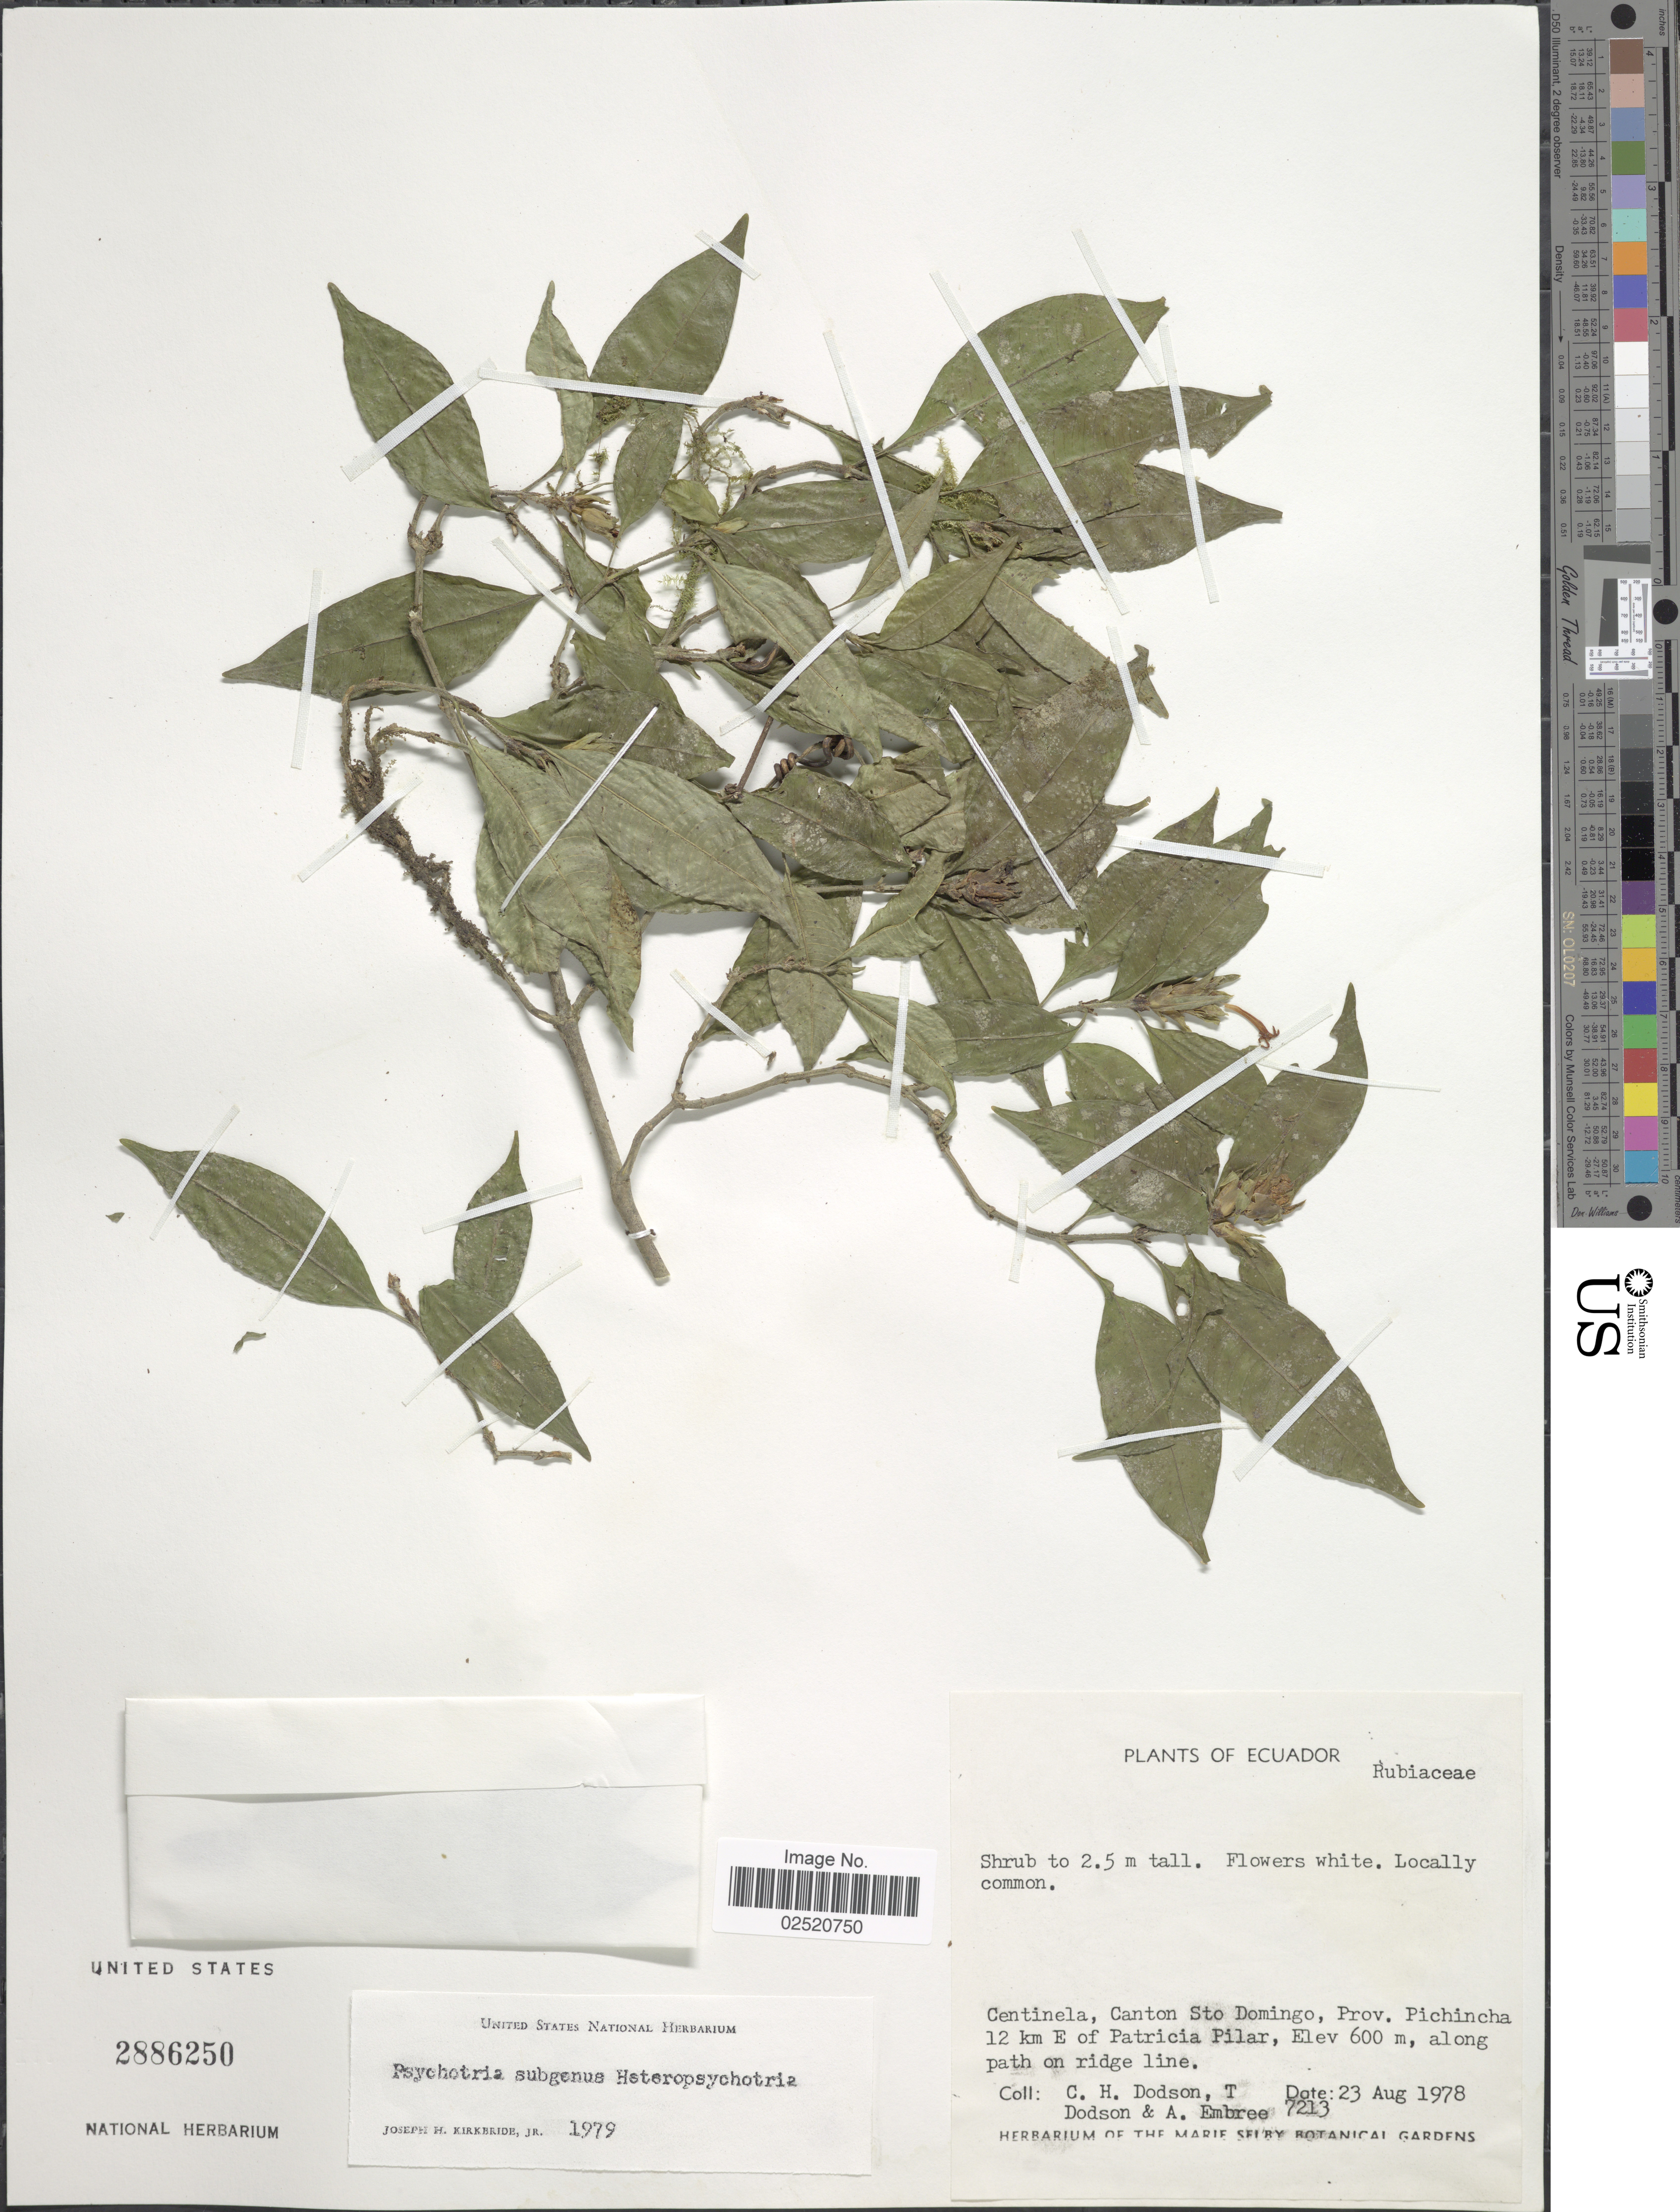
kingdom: Plantae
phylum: Tracheophyta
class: Magnoliopsida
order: Gentianales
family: Rubiaceae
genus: Psychotria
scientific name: Psychotria sp.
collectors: C. H. Dodson, T. A. Dodson & A. Embree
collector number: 7213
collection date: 1978-08-23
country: Ecuador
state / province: Pichincha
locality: Centinela, Canton Sto Domingo, 12 km E of Patricia Pilar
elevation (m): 600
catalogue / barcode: US 2886250